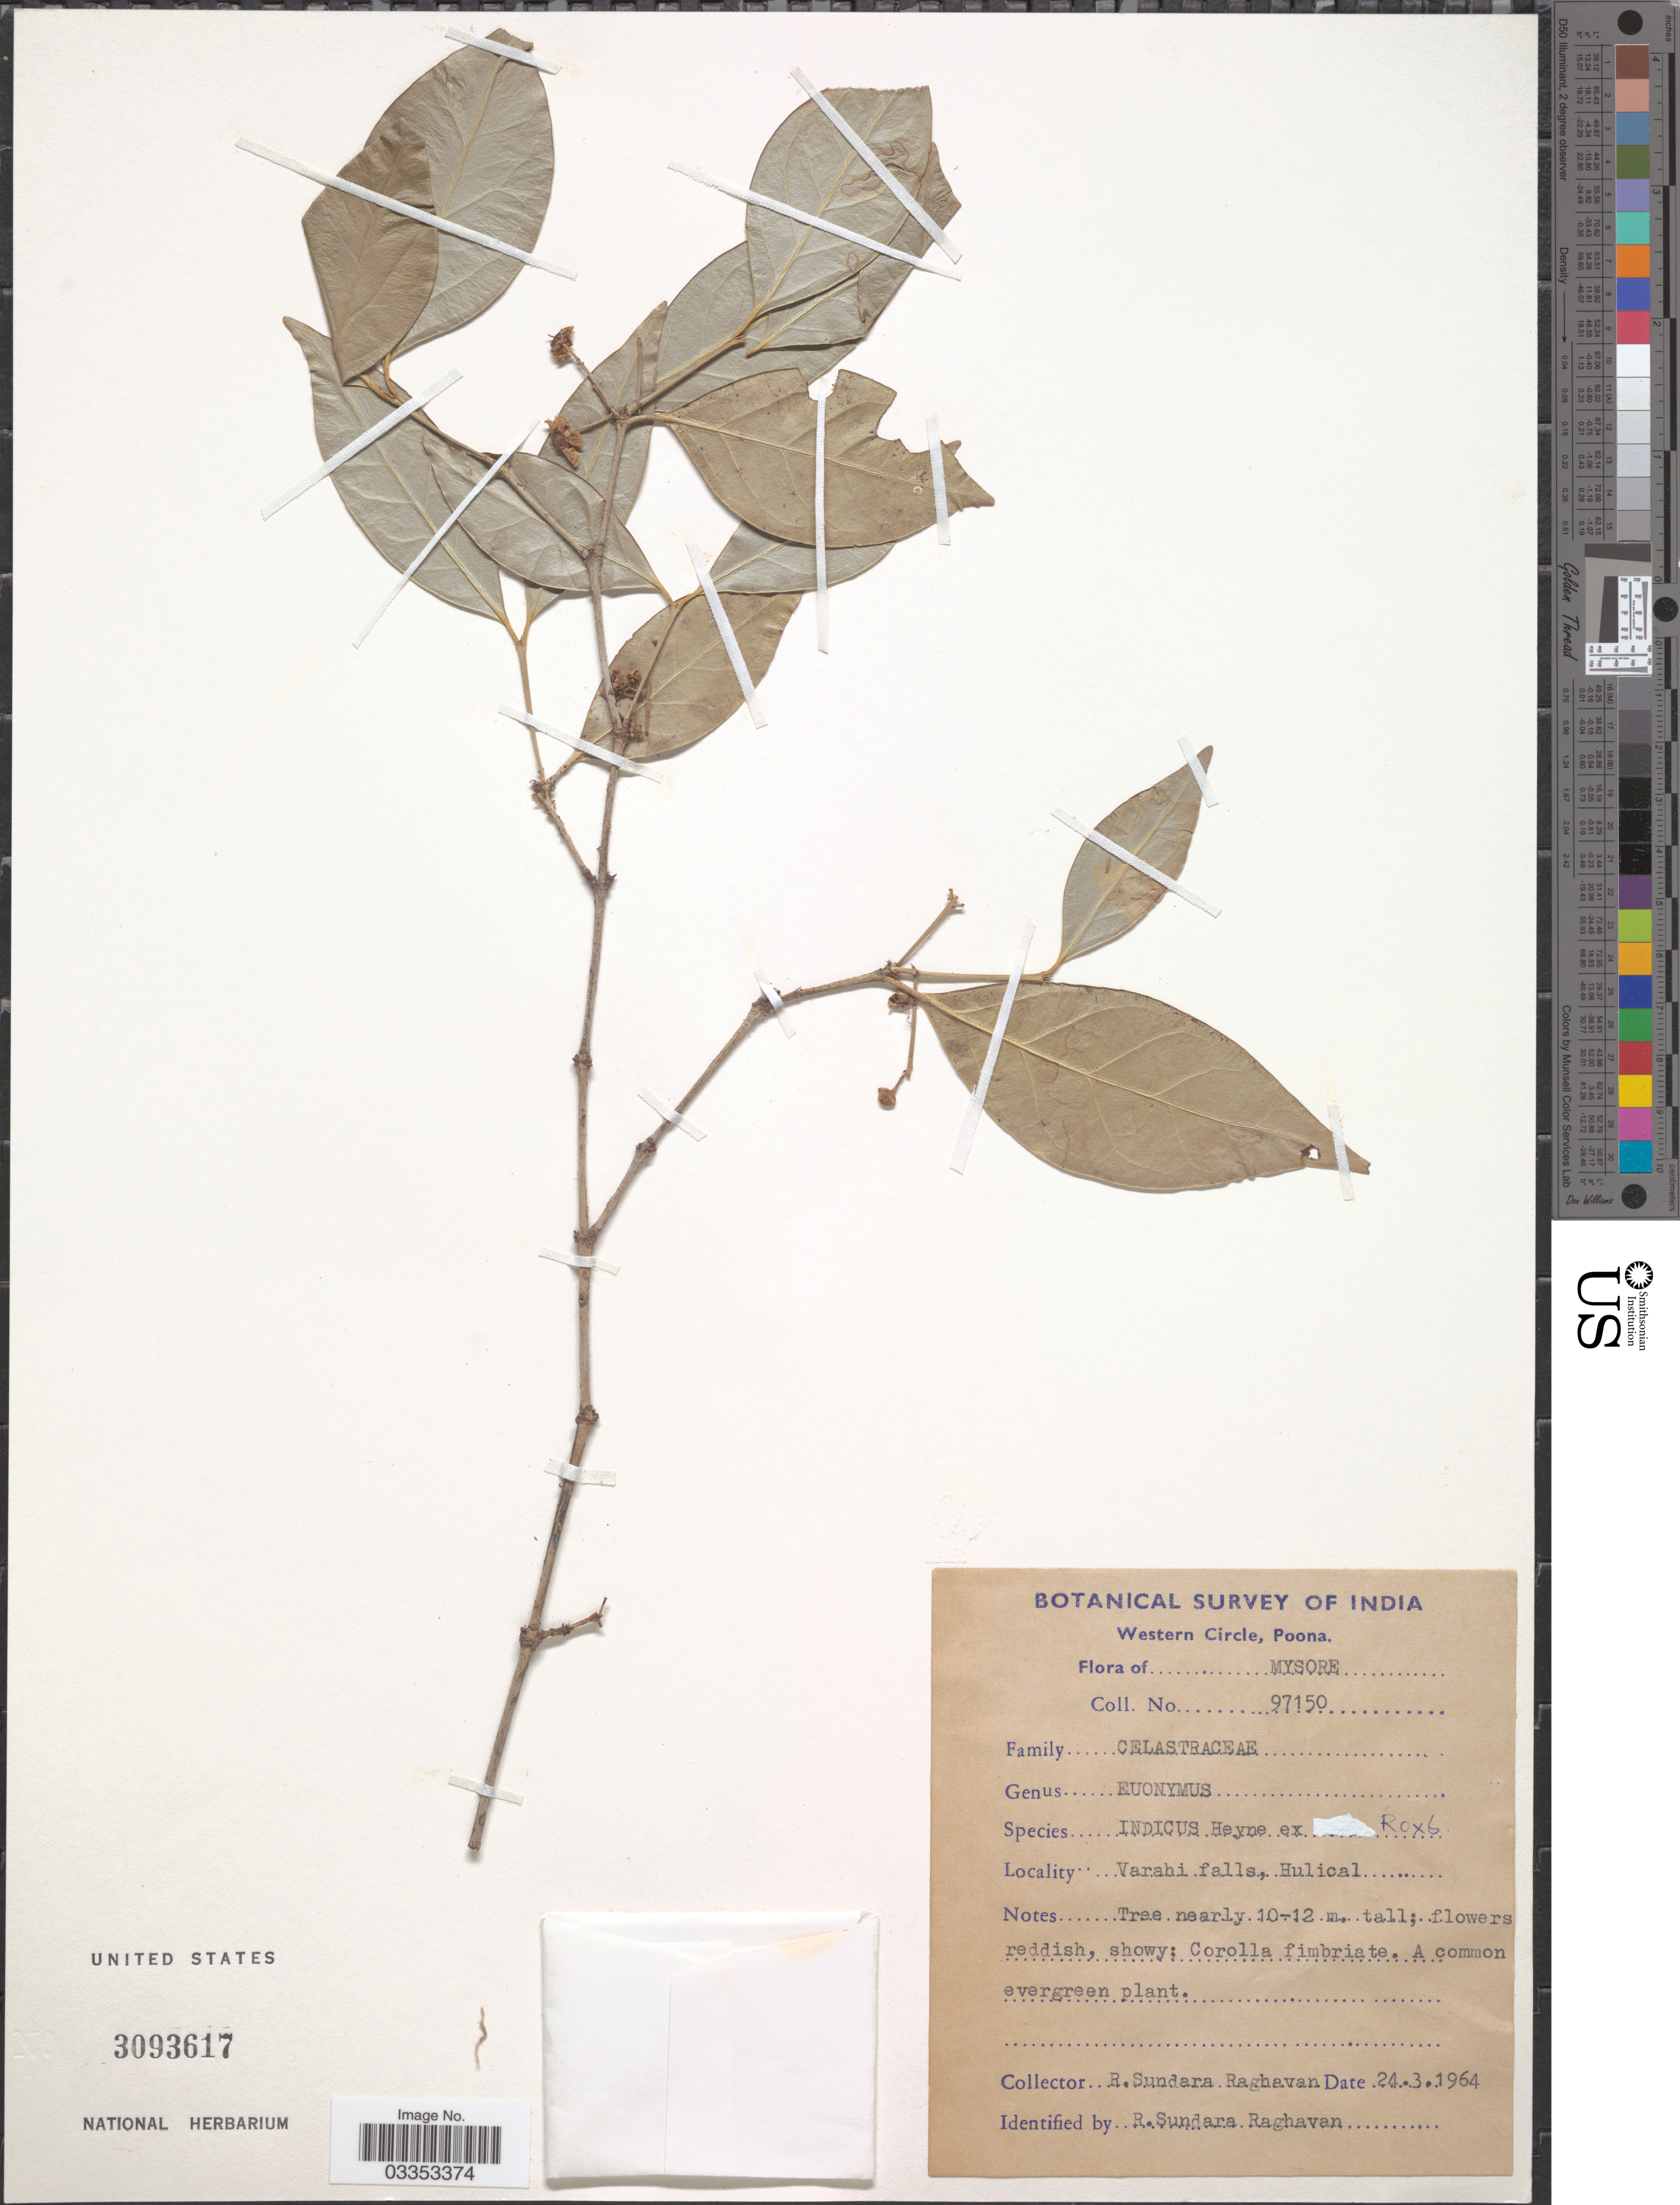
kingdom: Plantae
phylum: Tracheophyta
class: Magnoliopsida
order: Celastrales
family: Celastraceae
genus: Euonymus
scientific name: Euonymus indicus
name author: B. Heyne ex Wall.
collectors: R. Raghavan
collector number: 97150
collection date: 1964-03-24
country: India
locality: Mysore. Varahi falls, Hulical.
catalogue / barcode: US 3093617